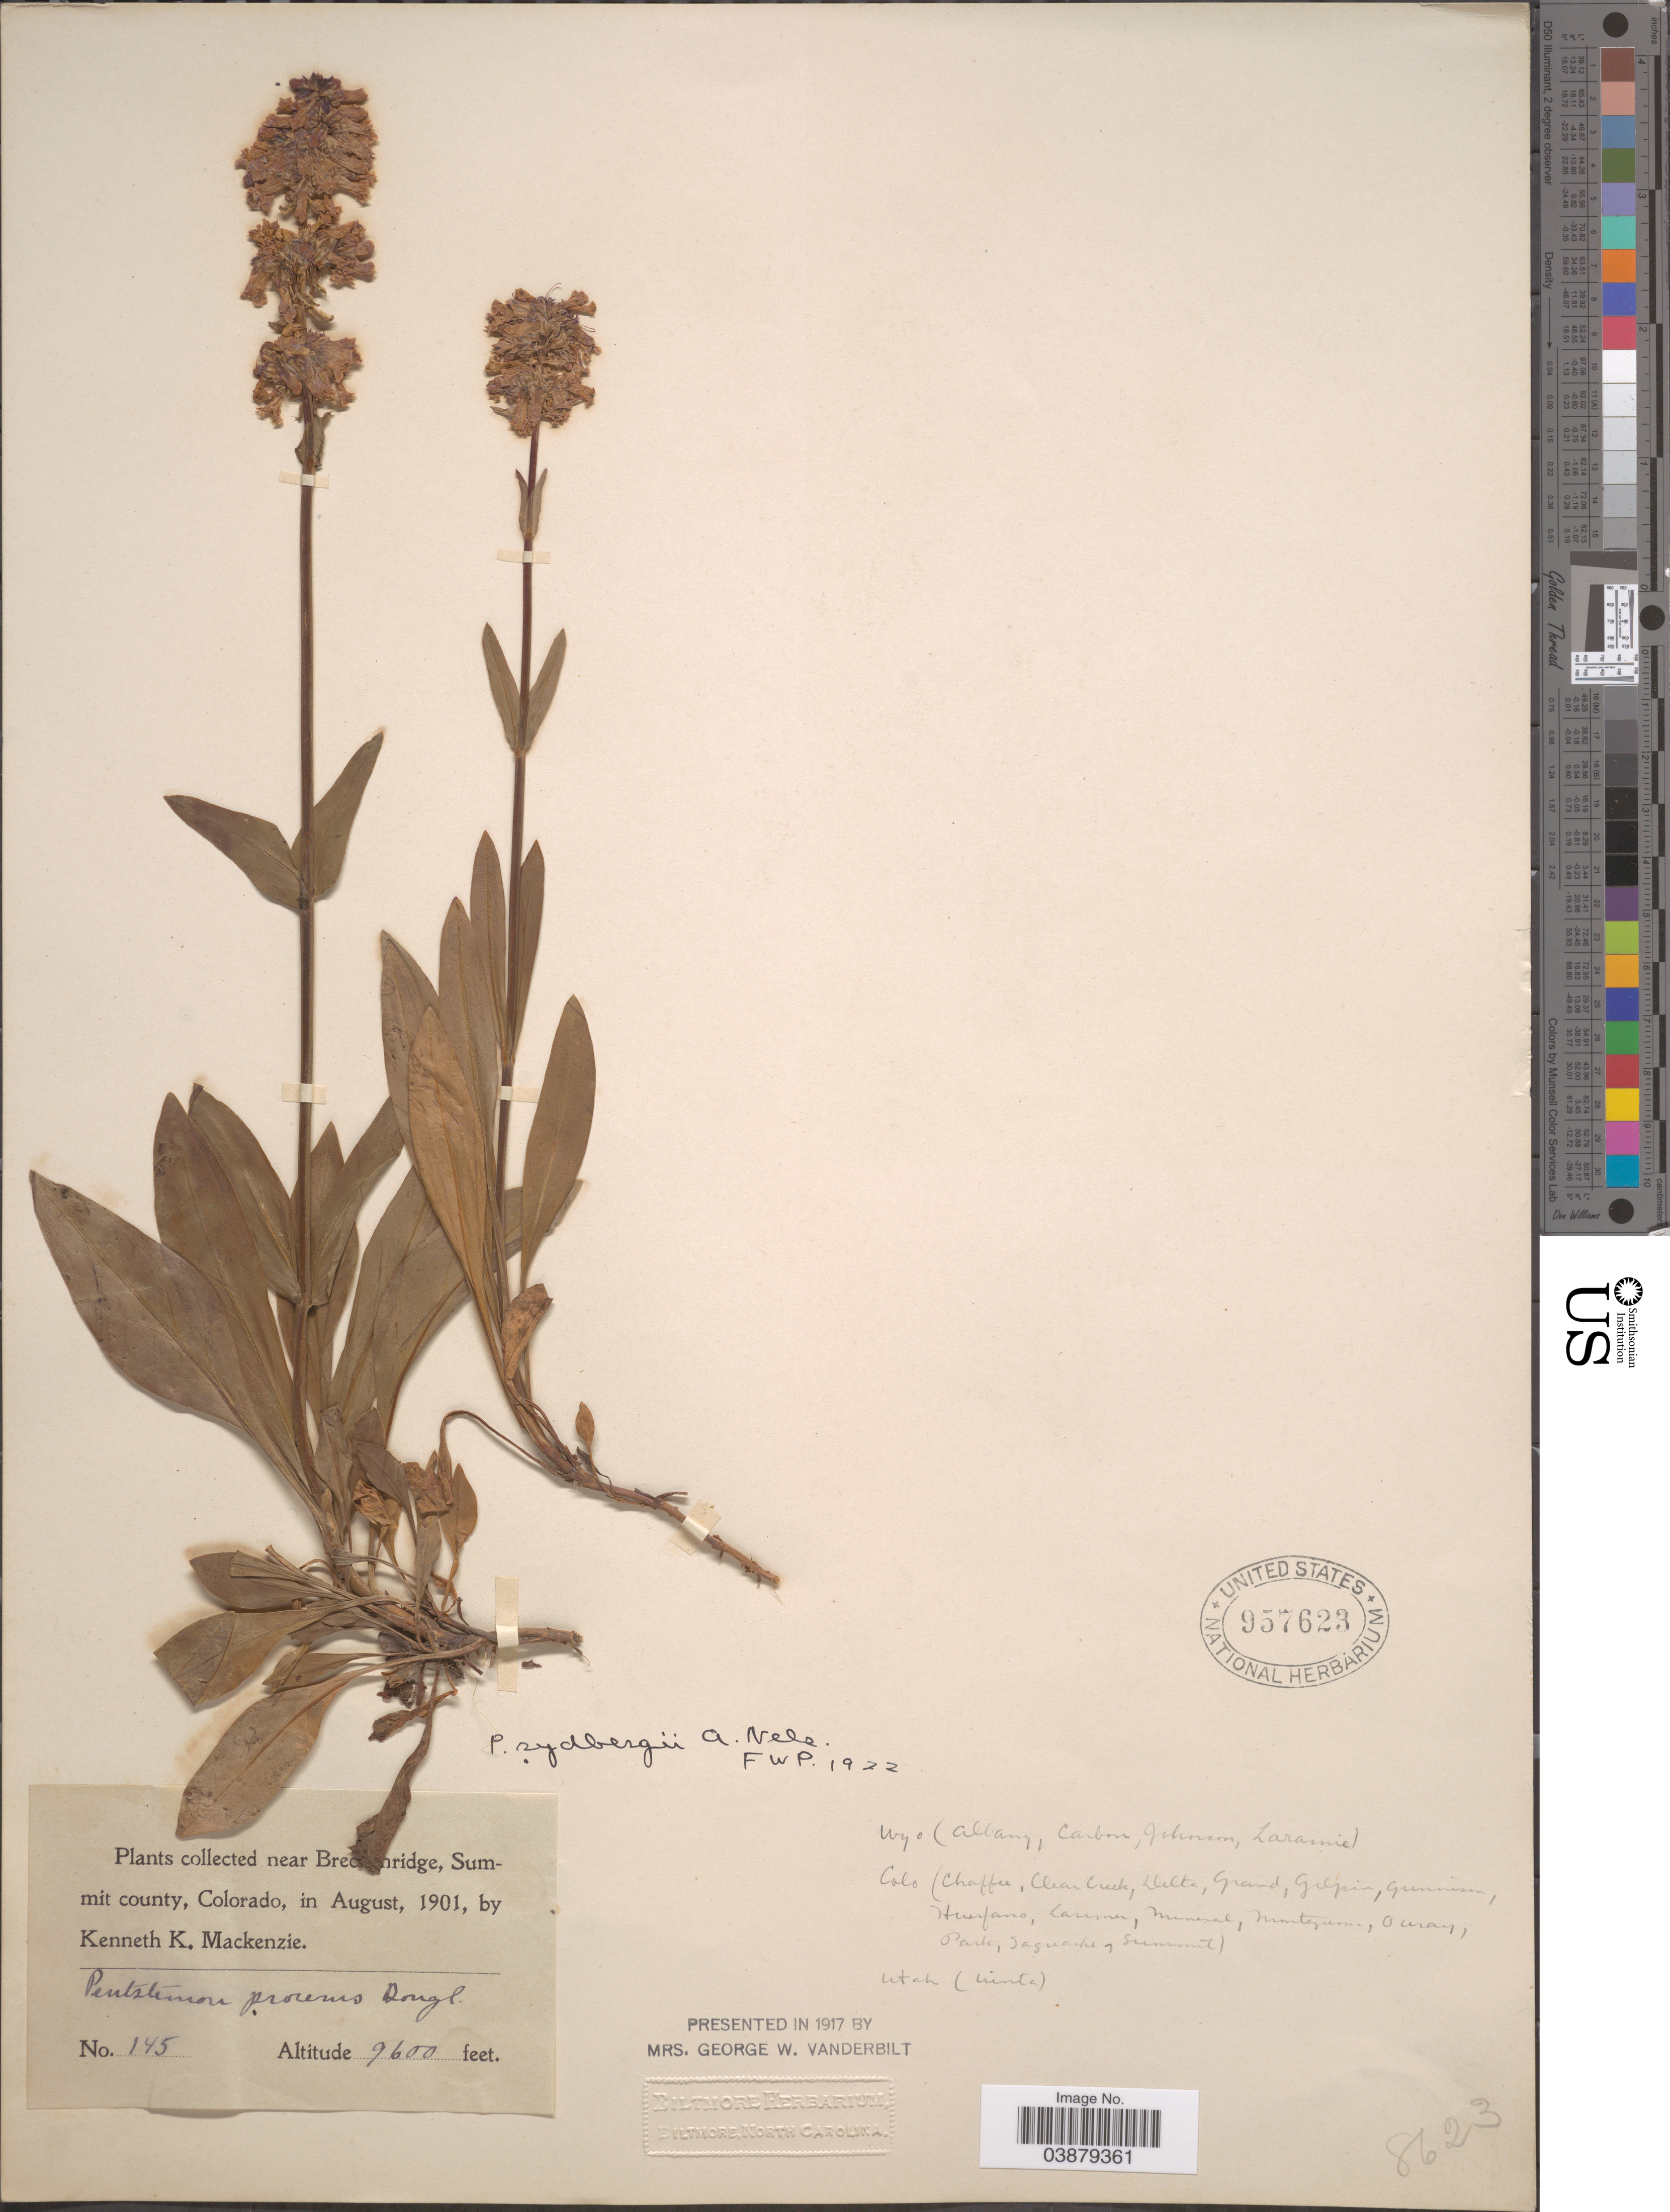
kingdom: Plantae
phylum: Tracheophyta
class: Magnoliopsida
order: Lamiales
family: Plantaginaceae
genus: Penstemon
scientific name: Penstemon sp.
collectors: K. K. Mackenzie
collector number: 145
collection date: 1901-08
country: United States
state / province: Colorado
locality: Near Breckenridge, Summit county.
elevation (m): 2926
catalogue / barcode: US 957623